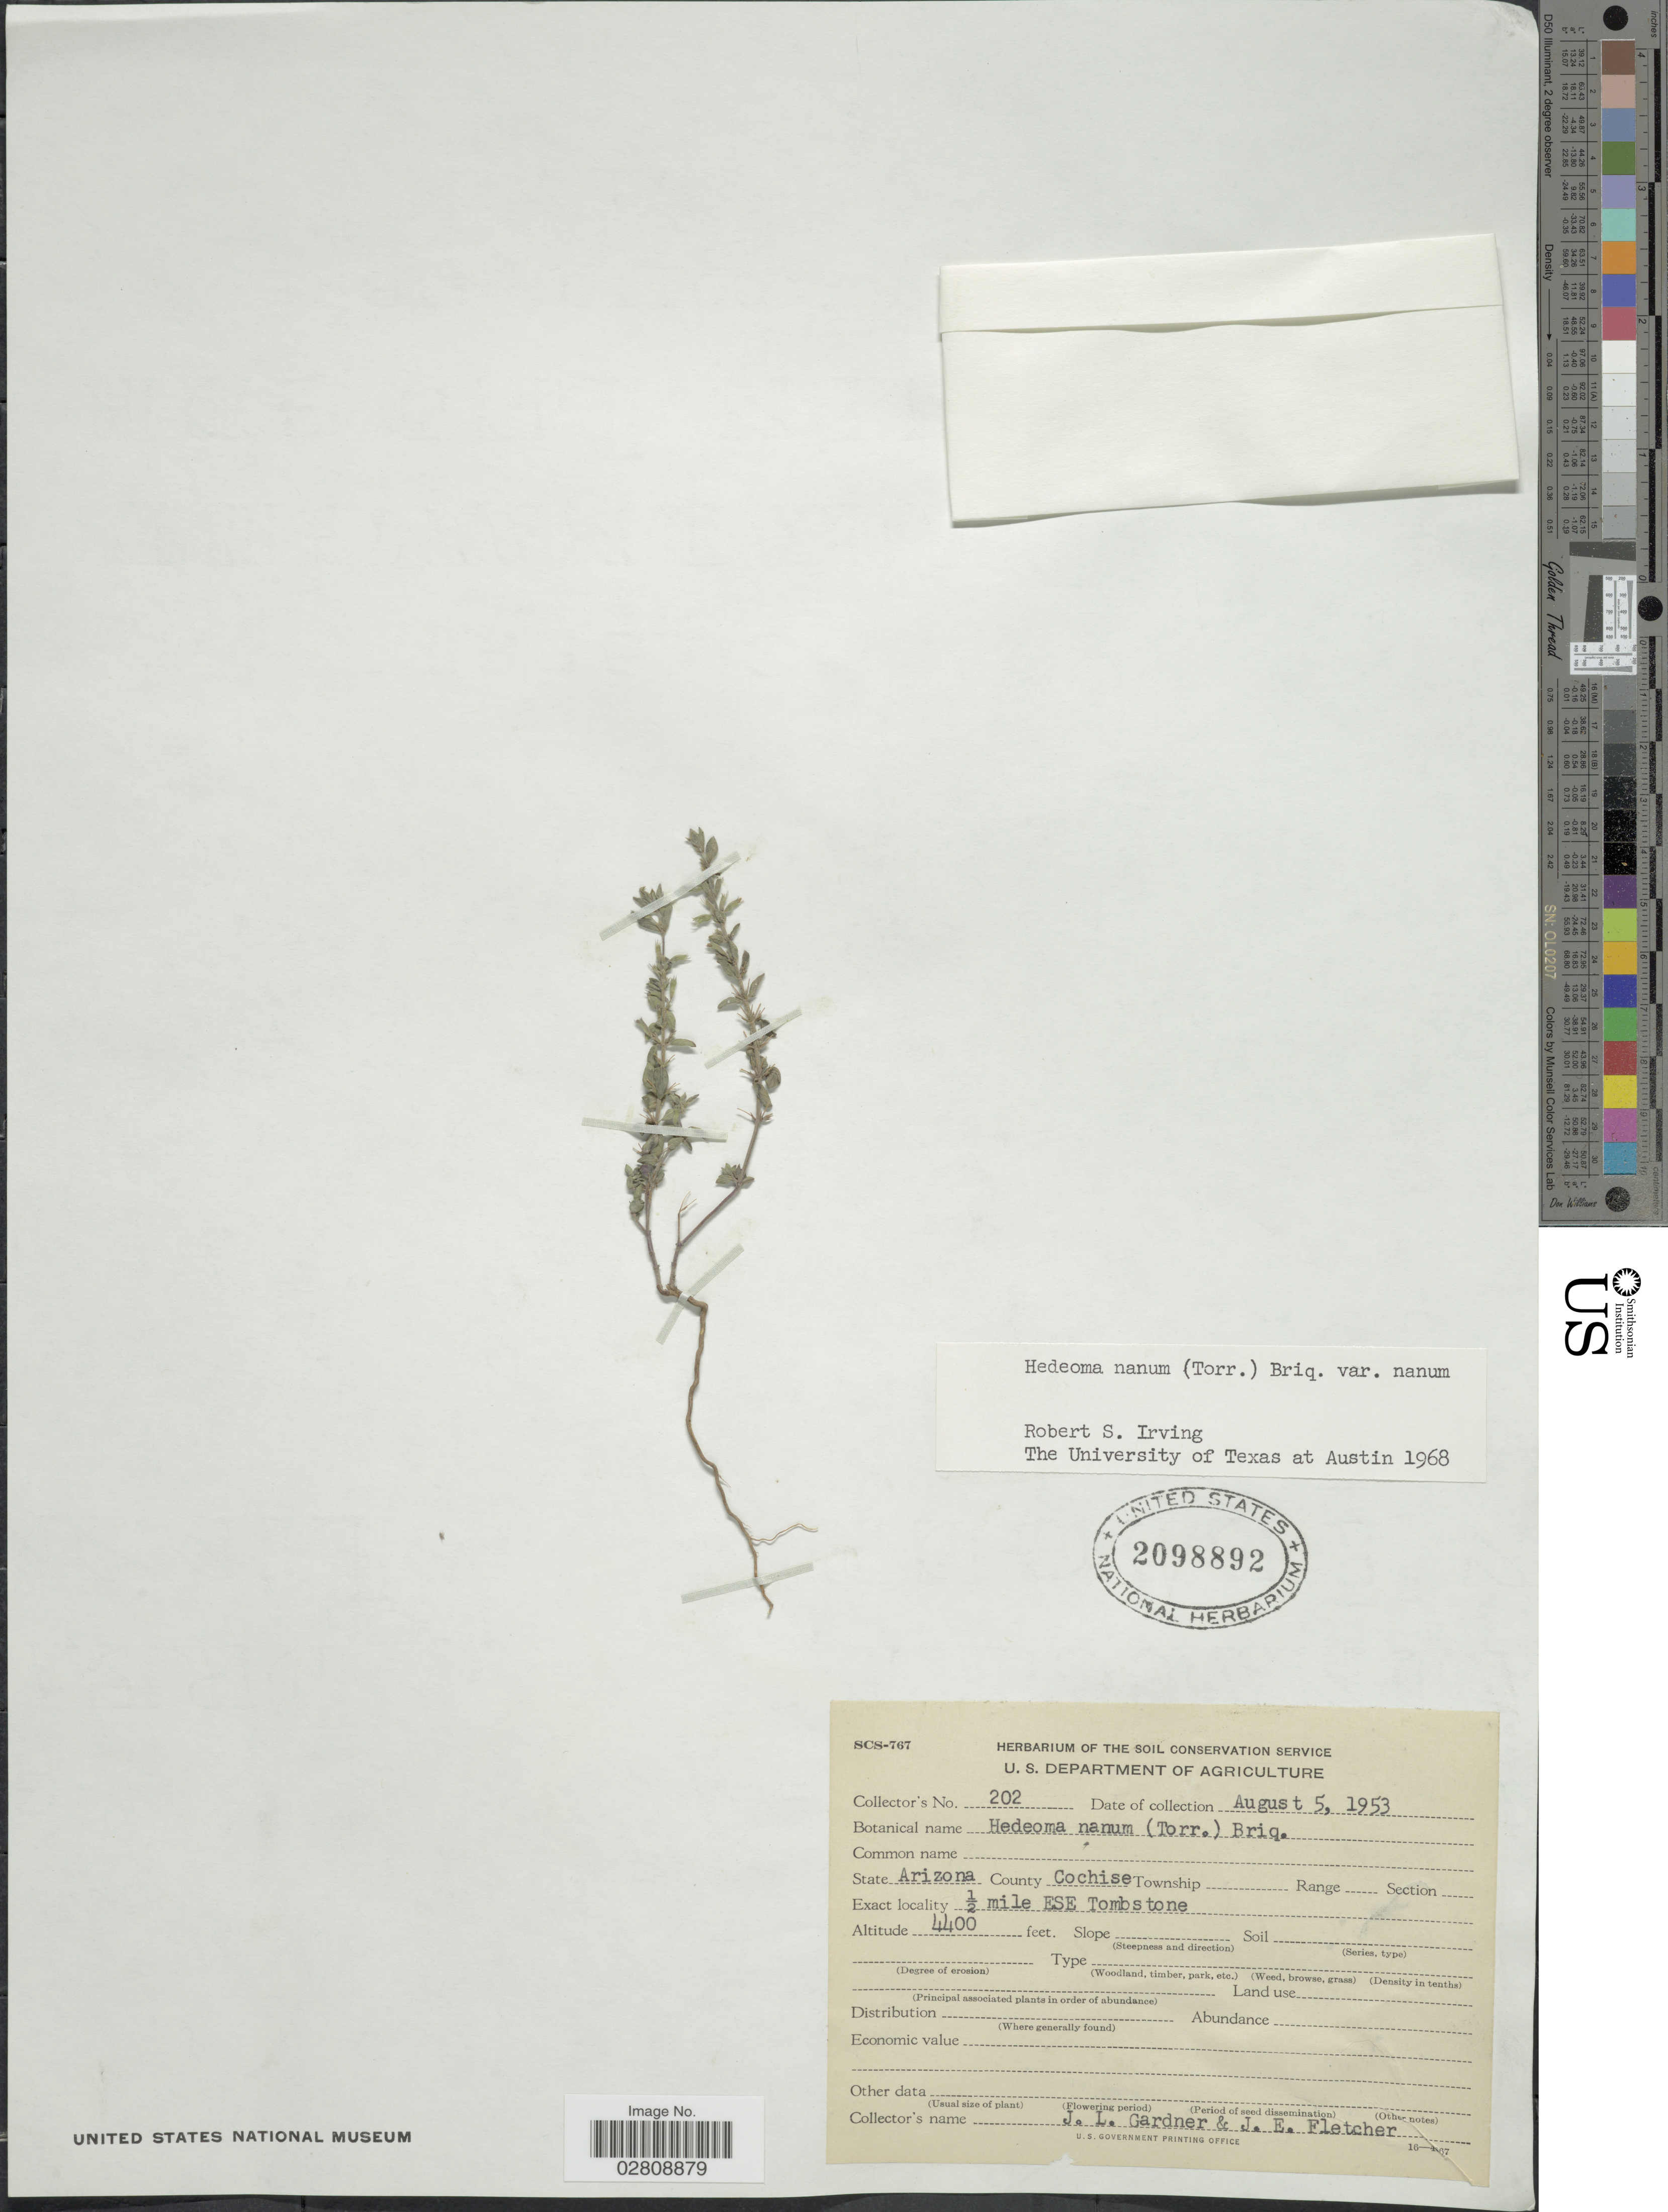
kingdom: Plantae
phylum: Tracheophyta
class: Magnoliopsida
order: Lamiales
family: Lamiaceae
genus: Hedeoma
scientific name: Hedeoma nana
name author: (Torr.) Briq.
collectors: J. L. Gardner & J. Fletcher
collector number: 202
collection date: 1953-08-05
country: United States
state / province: Arizona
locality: County Cochise. ½ mile ESE Tombstone.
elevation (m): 1341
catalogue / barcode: US 2098892